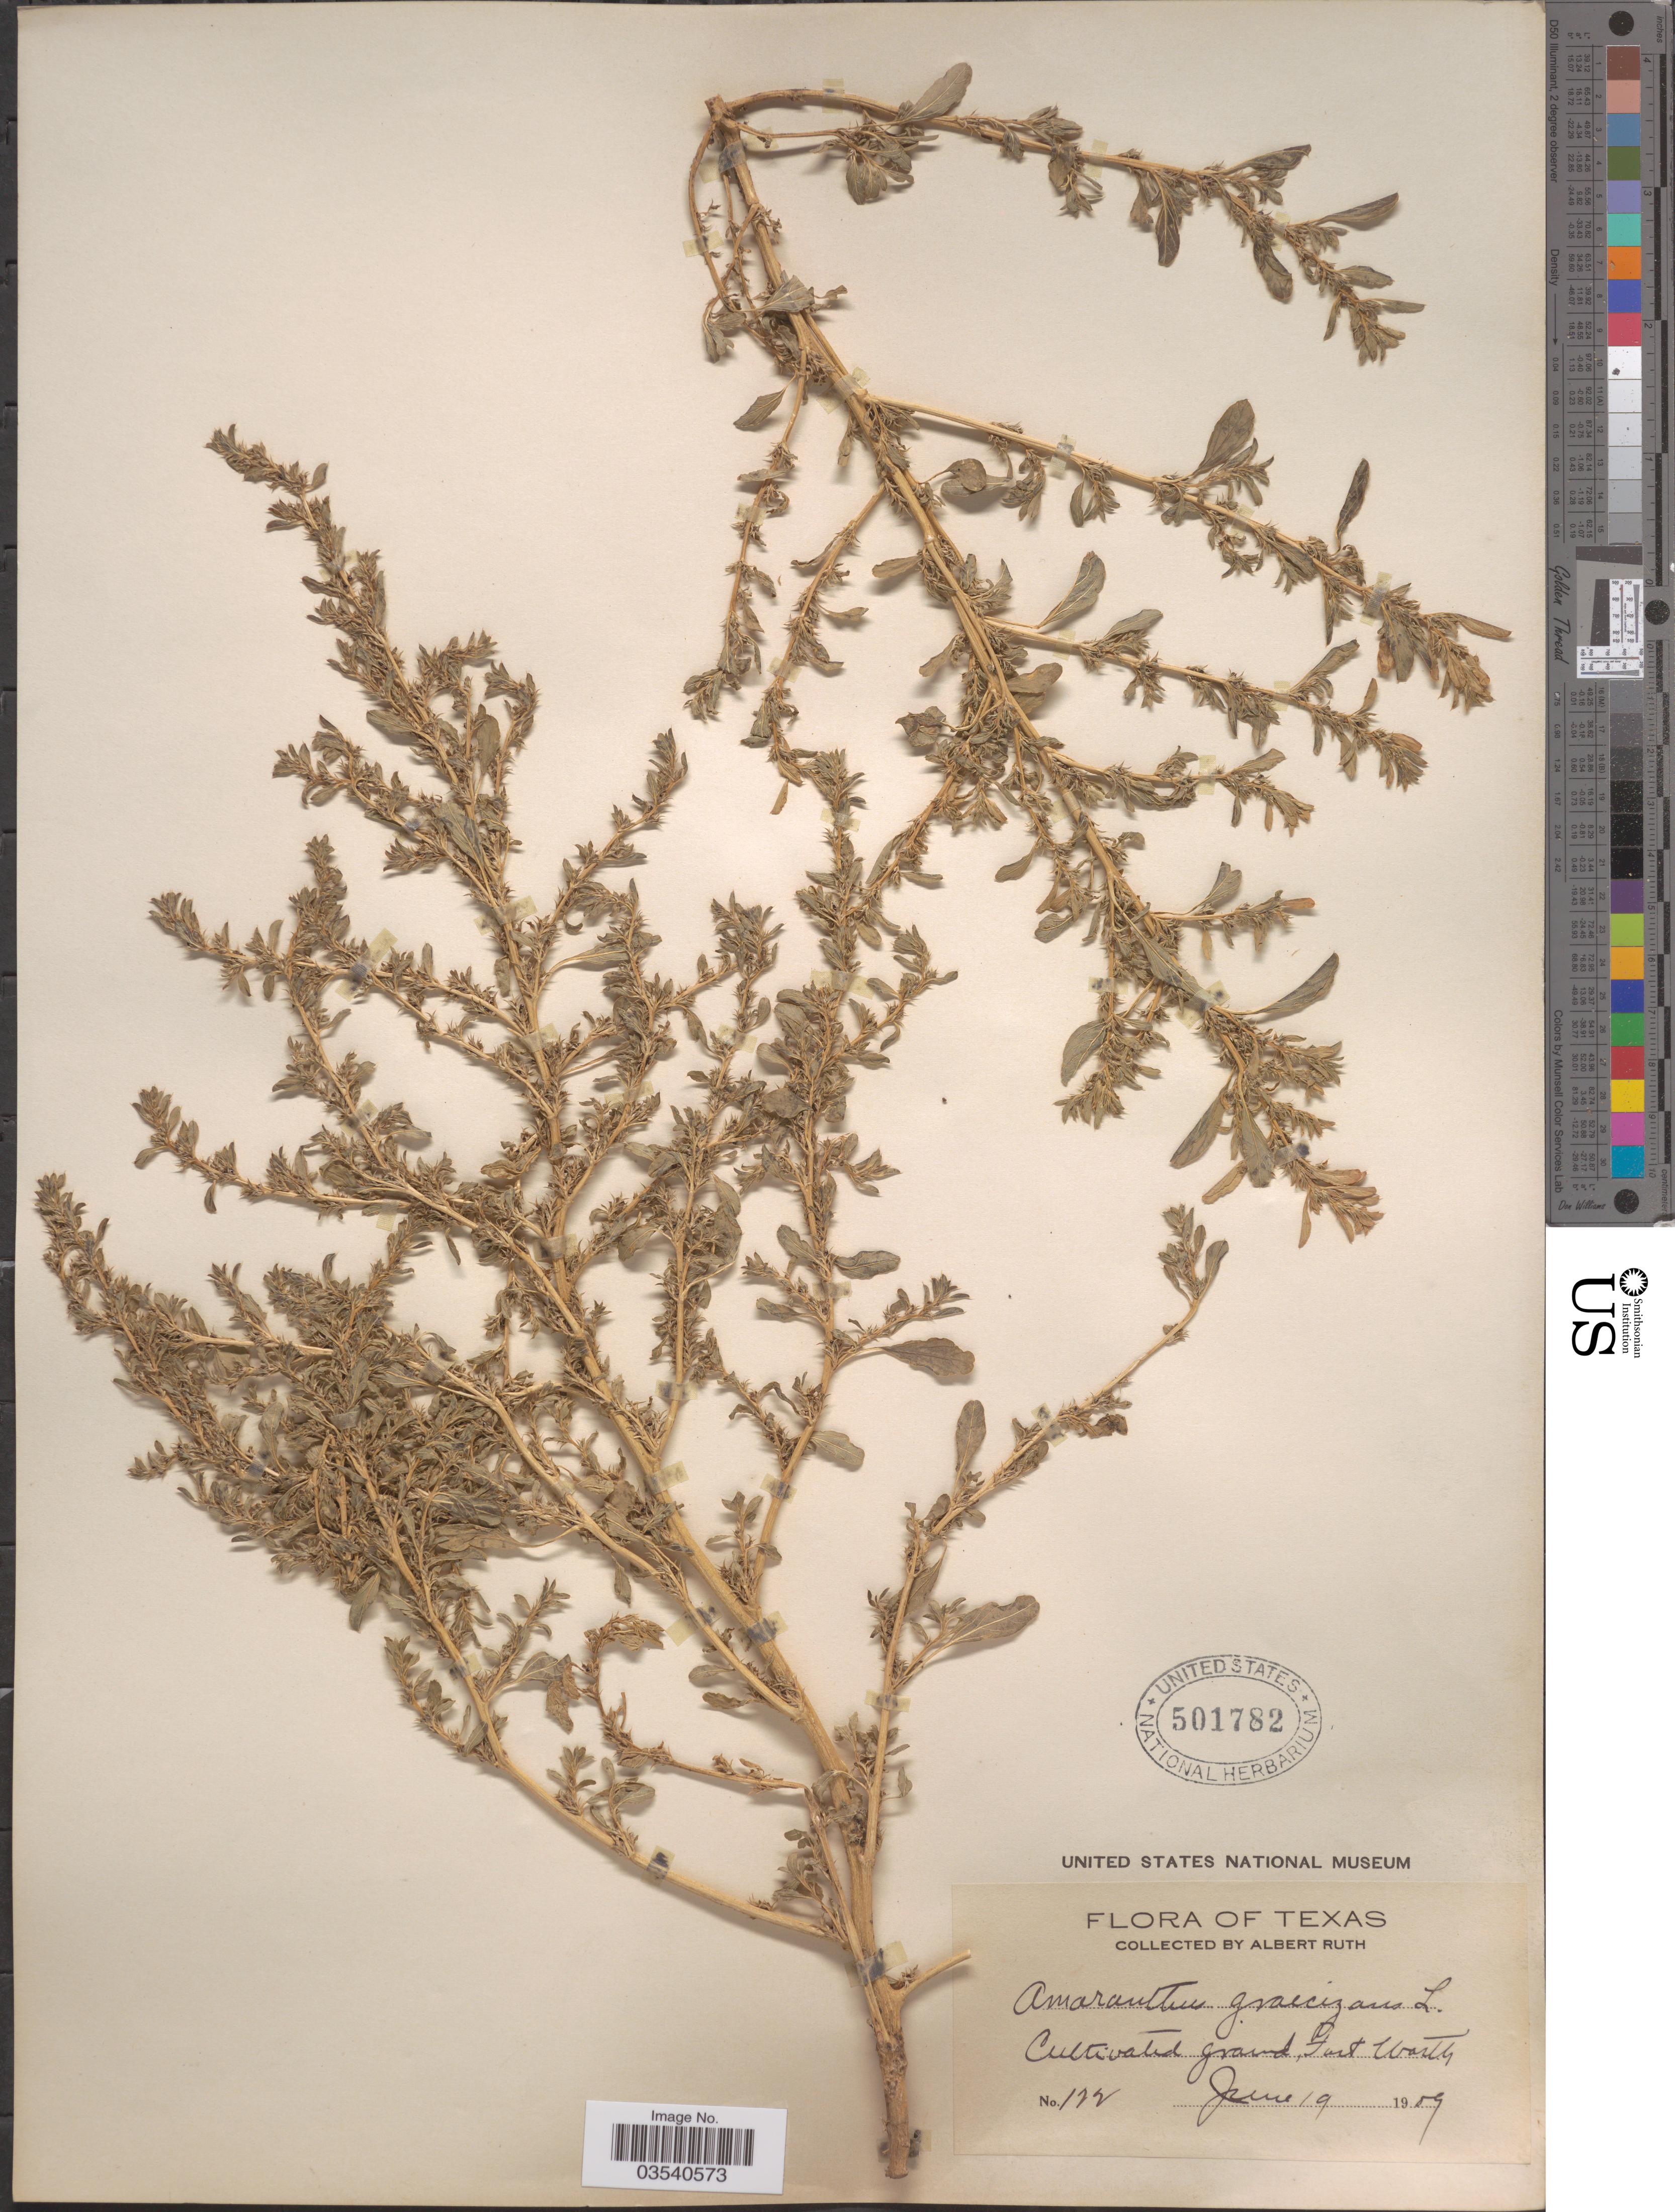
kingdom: Plantae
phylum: Tracheophyta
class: Magnoliopsida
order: Caryophyllales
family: Amaranthaceae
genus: Amaranthus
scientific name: Amaranthus graecizans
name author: L.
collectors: A. Ruth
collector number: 122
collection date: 1909-06-19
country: United States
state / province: Texas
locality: Fort Worth.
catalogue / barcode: US 501782